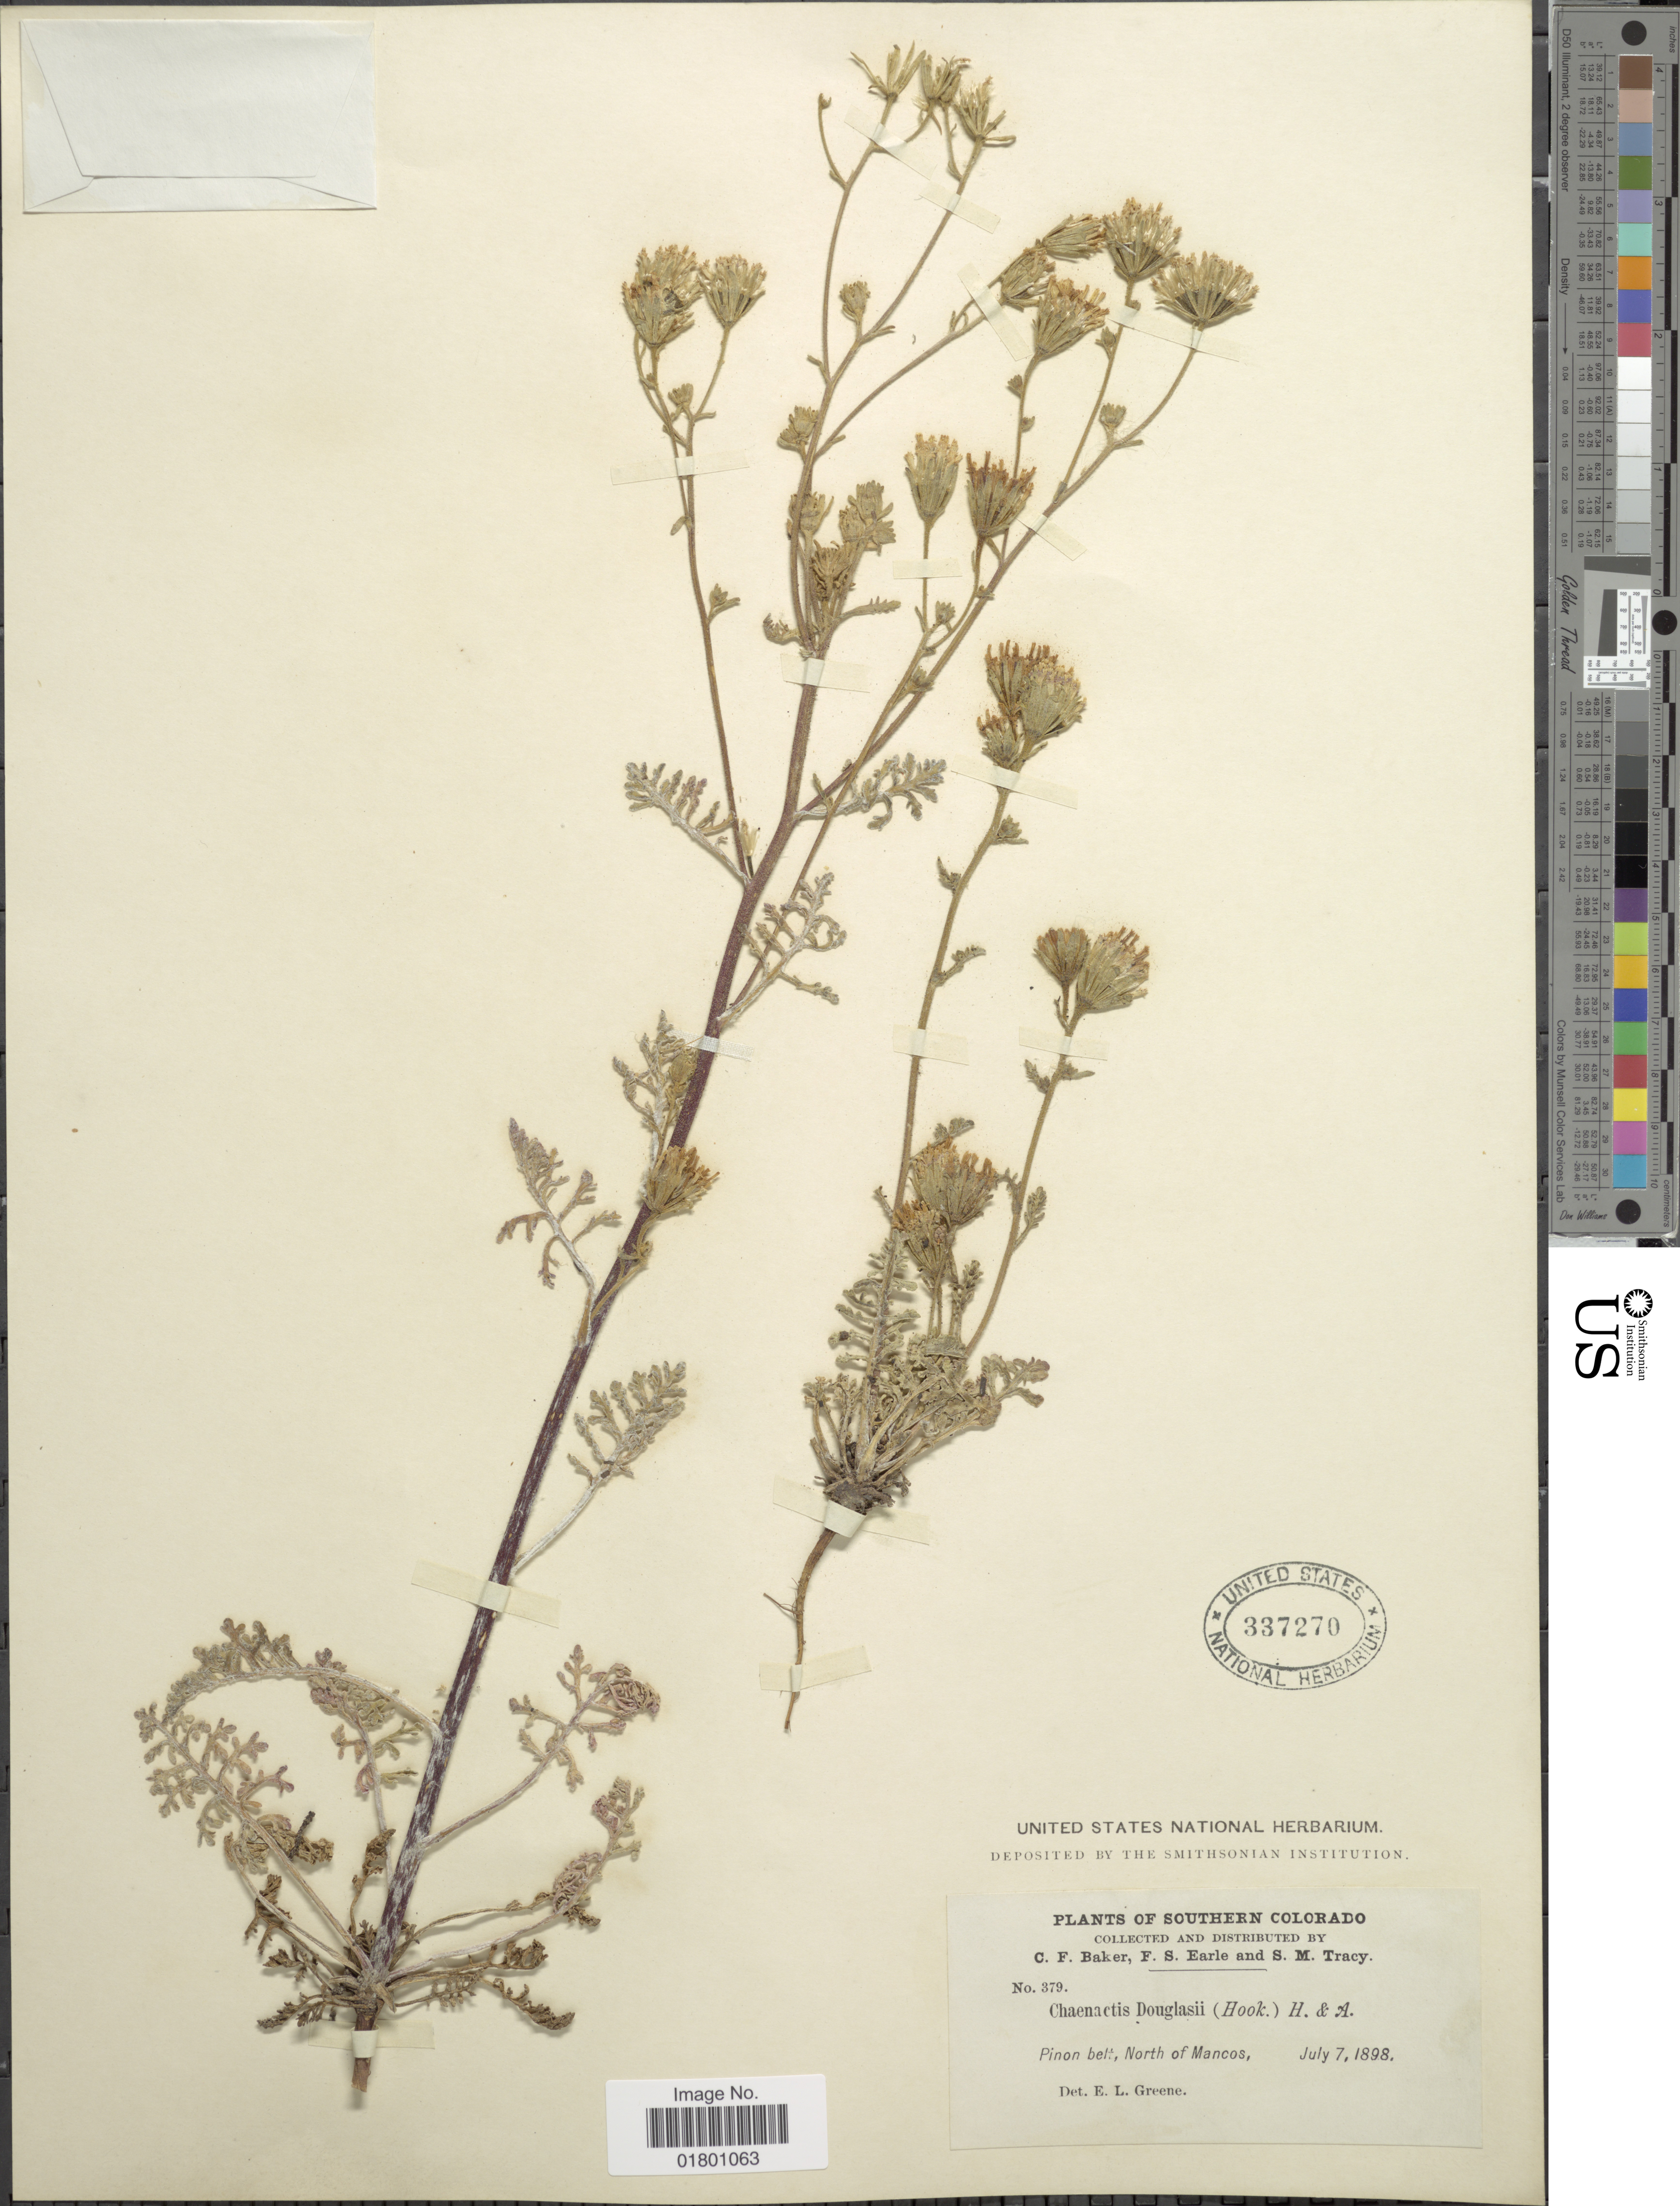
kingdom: Plantae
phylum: Tracheophyta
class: Magnoliopsida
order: Asterales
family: Asteraceae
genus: Chaenactis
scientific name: Chaenactis douglasii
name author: Hook. & Arn.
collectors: C. F. Baker, F. S. Earle & S. M. Tracy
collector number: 379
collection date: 1898-07-07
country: United States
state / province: Colorado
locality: Southern Colorado, Pinon belt, North of Mancos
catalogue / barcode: US 337270